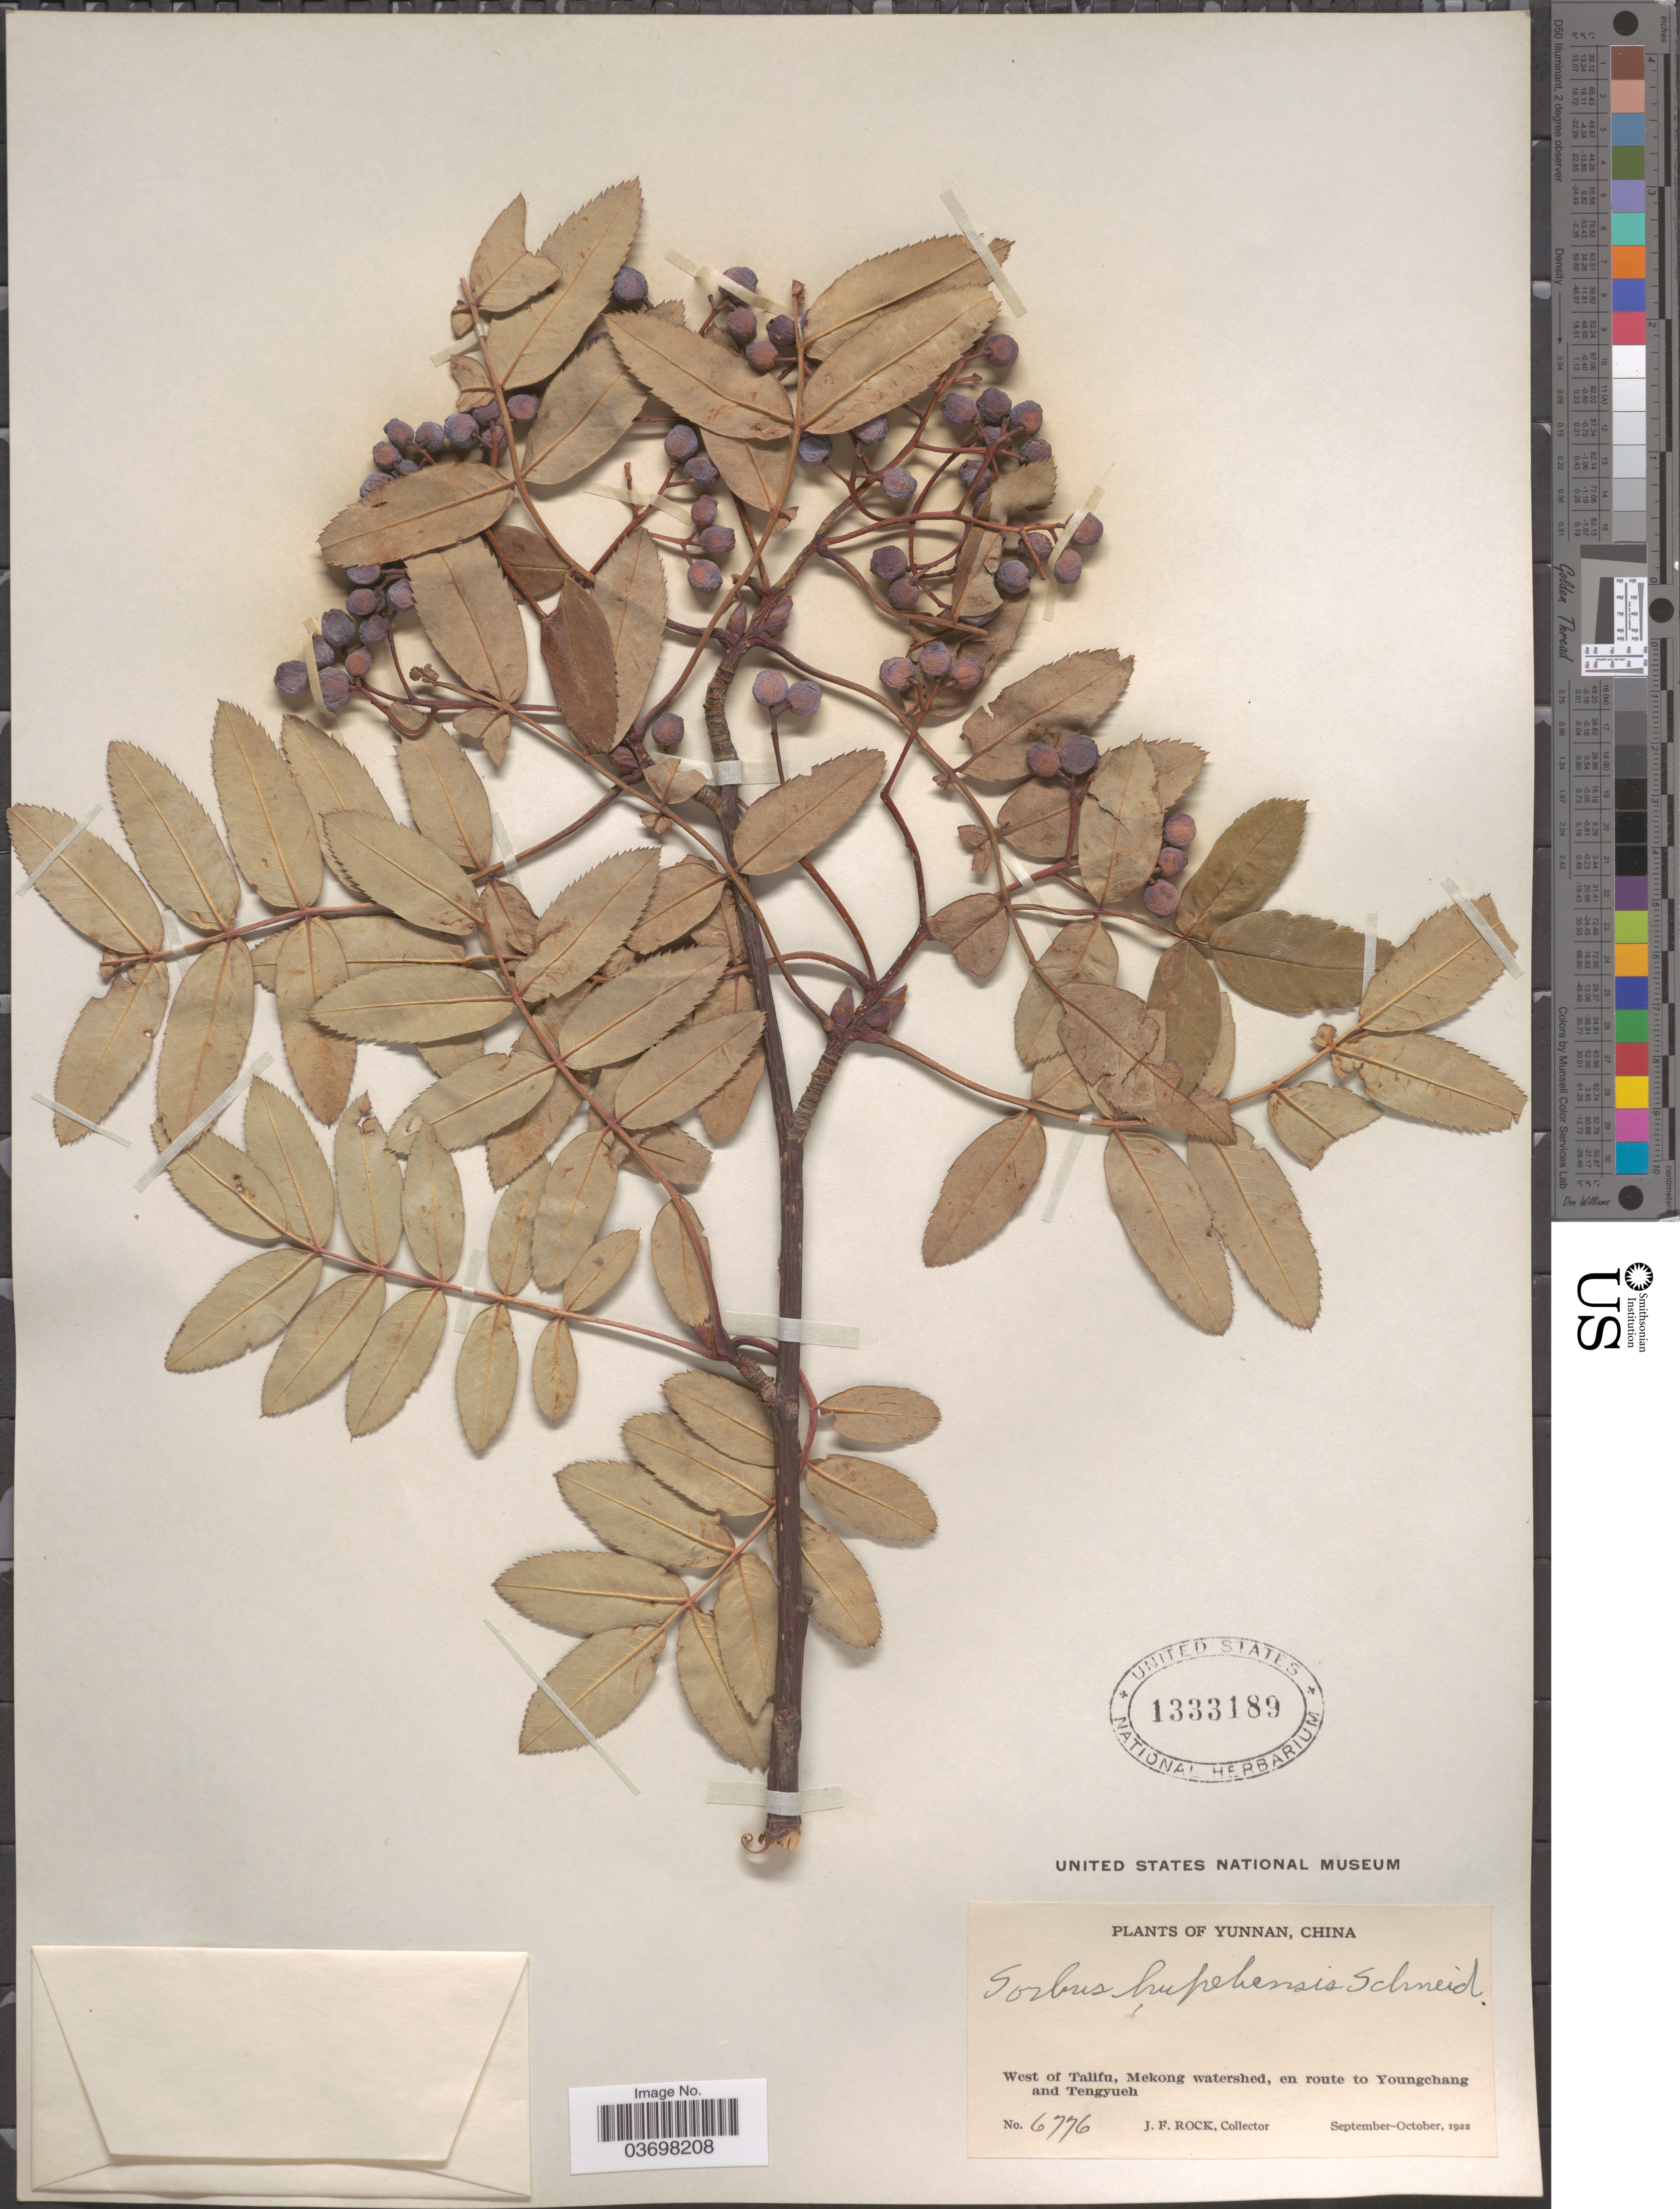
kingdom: Plantae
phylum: Tracheophyta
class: Magnoliopsida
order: Rosales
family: Rosaceae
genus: Sorbus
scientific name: Sorbus discolor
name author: hort.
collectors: J. Rock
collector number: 6776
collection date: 1922-09/1922-10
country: China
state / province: Yunnan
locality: West of Talifu, Mekong watershed, en route to Youngchang and Tengyueh.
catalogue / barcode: US 1333189